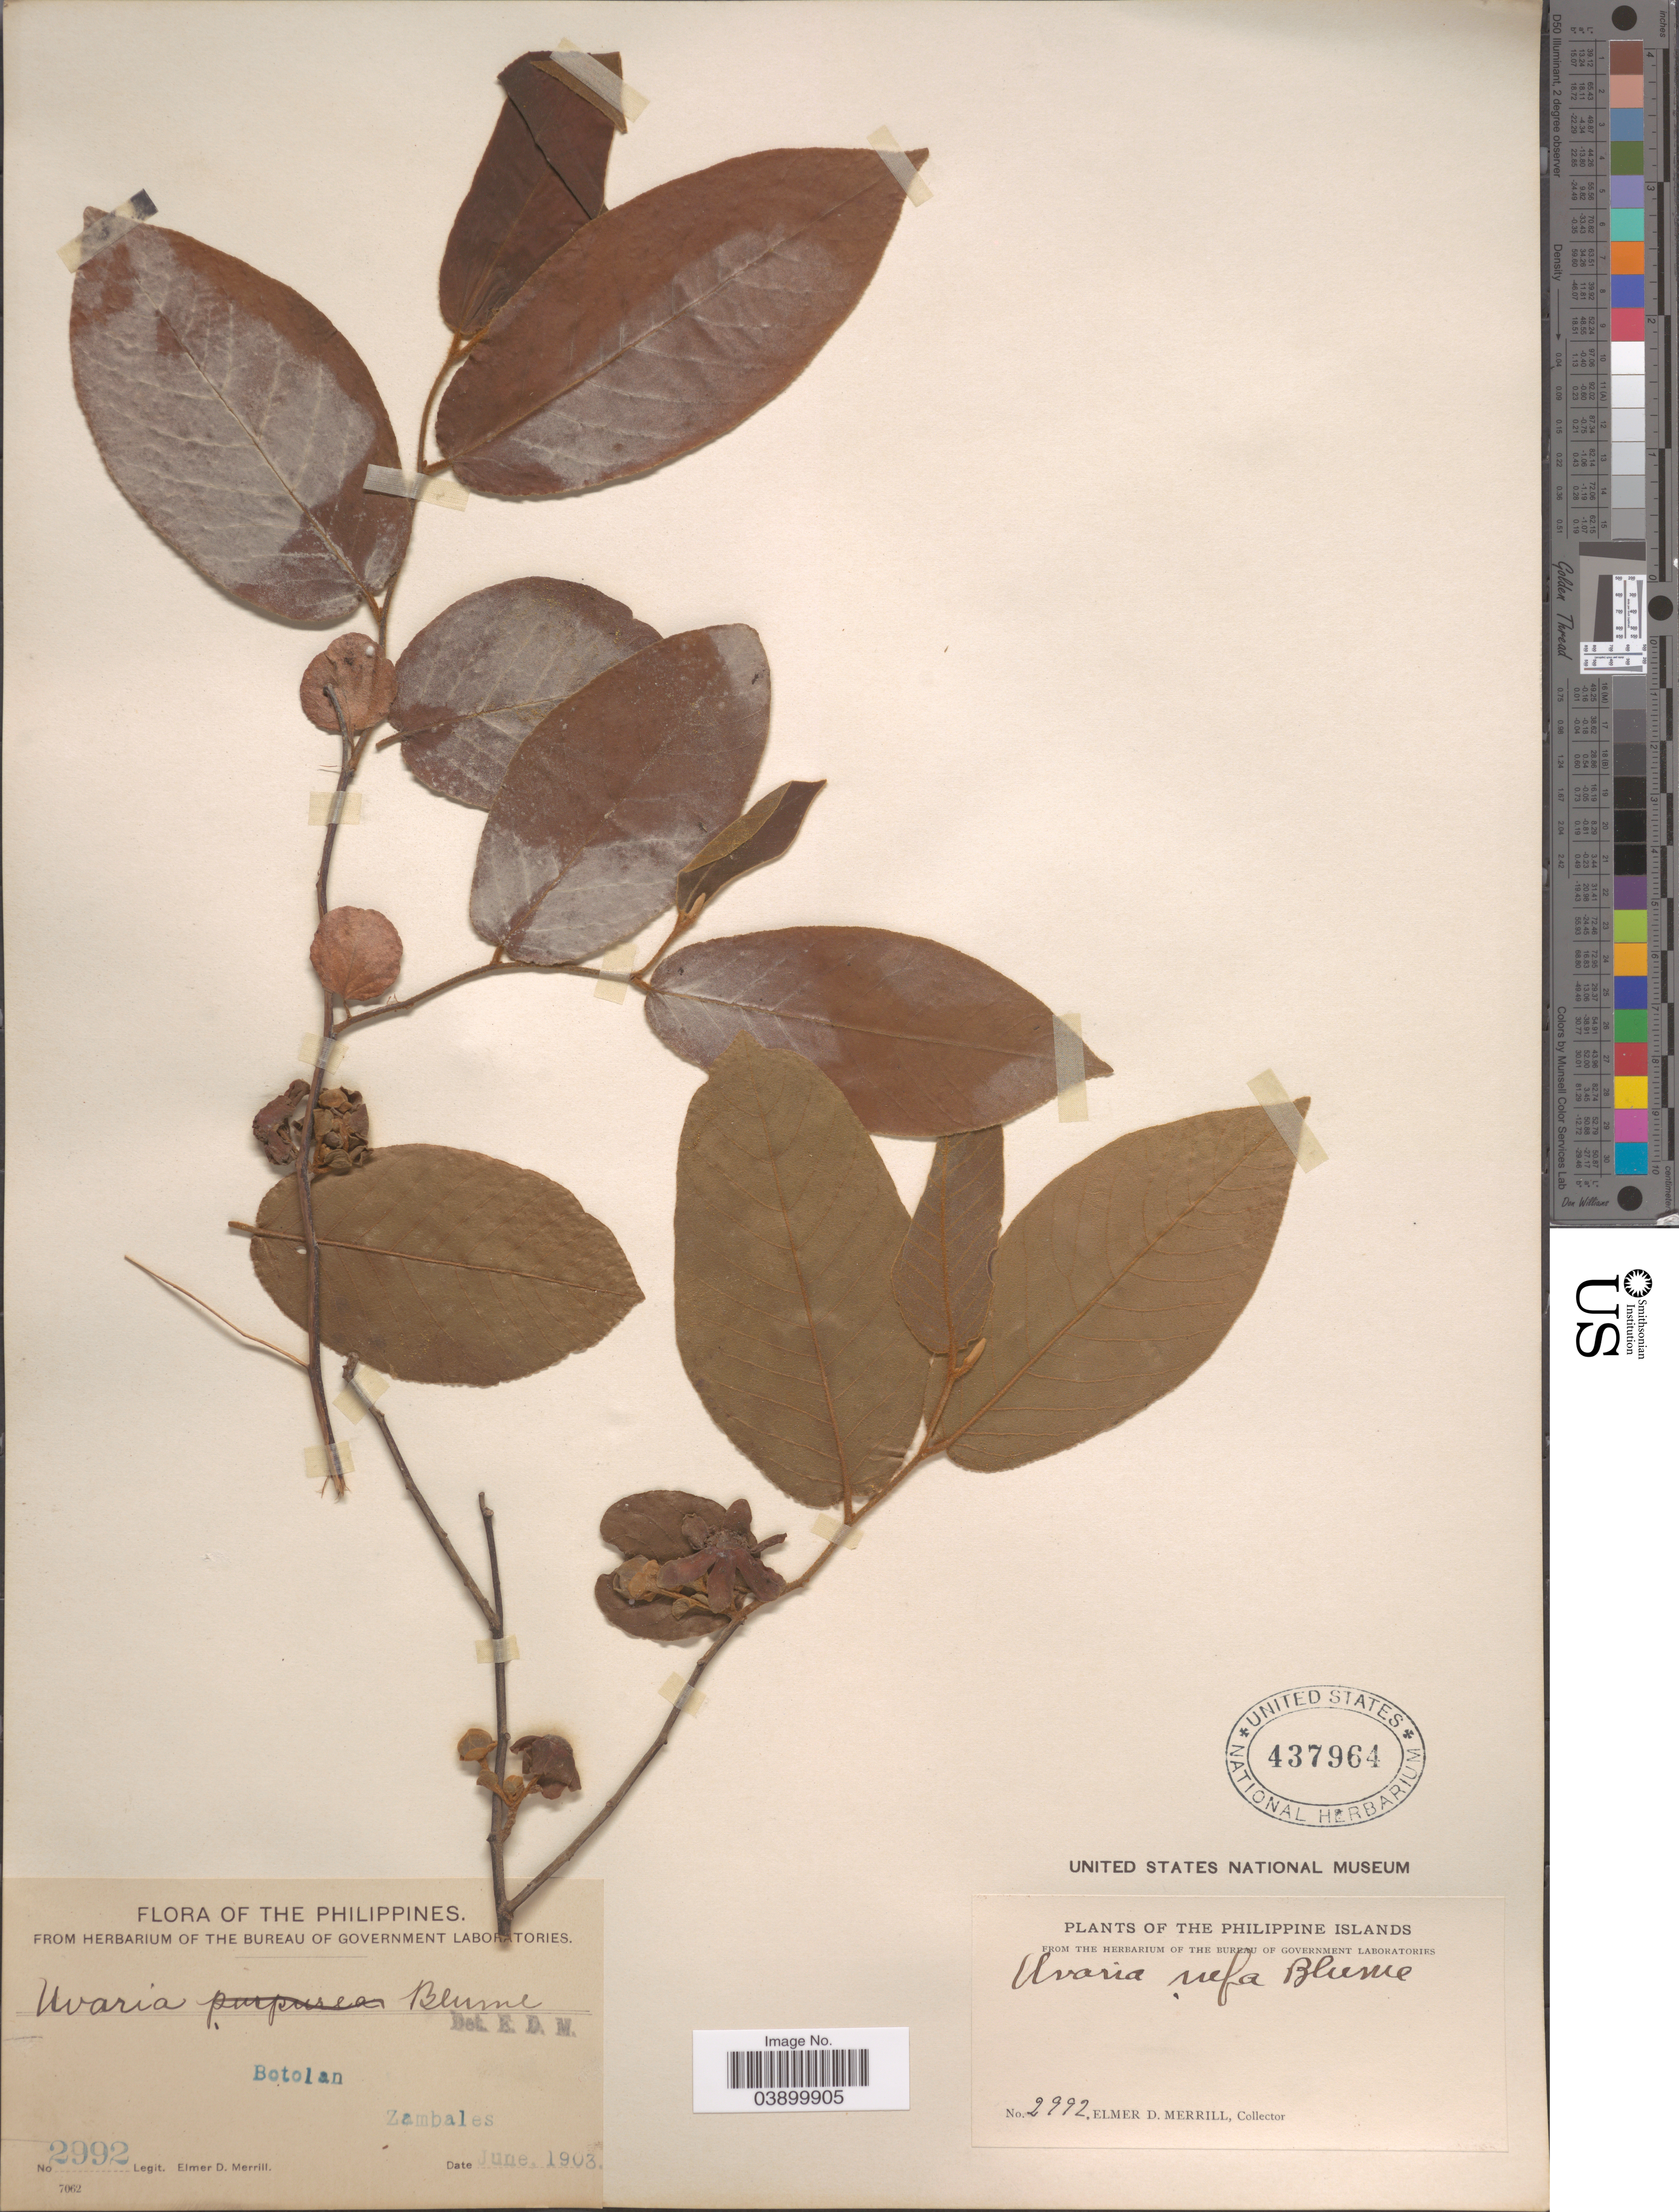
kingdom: Plantae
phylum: Tracheophyta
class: Magnoliopsida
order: Magnoliales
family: Annonaceae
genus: Uvaria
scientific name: Uvaria rufa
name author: Blume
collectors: E. D. Merrill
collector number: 2992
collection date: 1903-06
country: Philippines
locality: Philippine Islands. Botolan. Zambales.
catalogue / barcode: US 437964